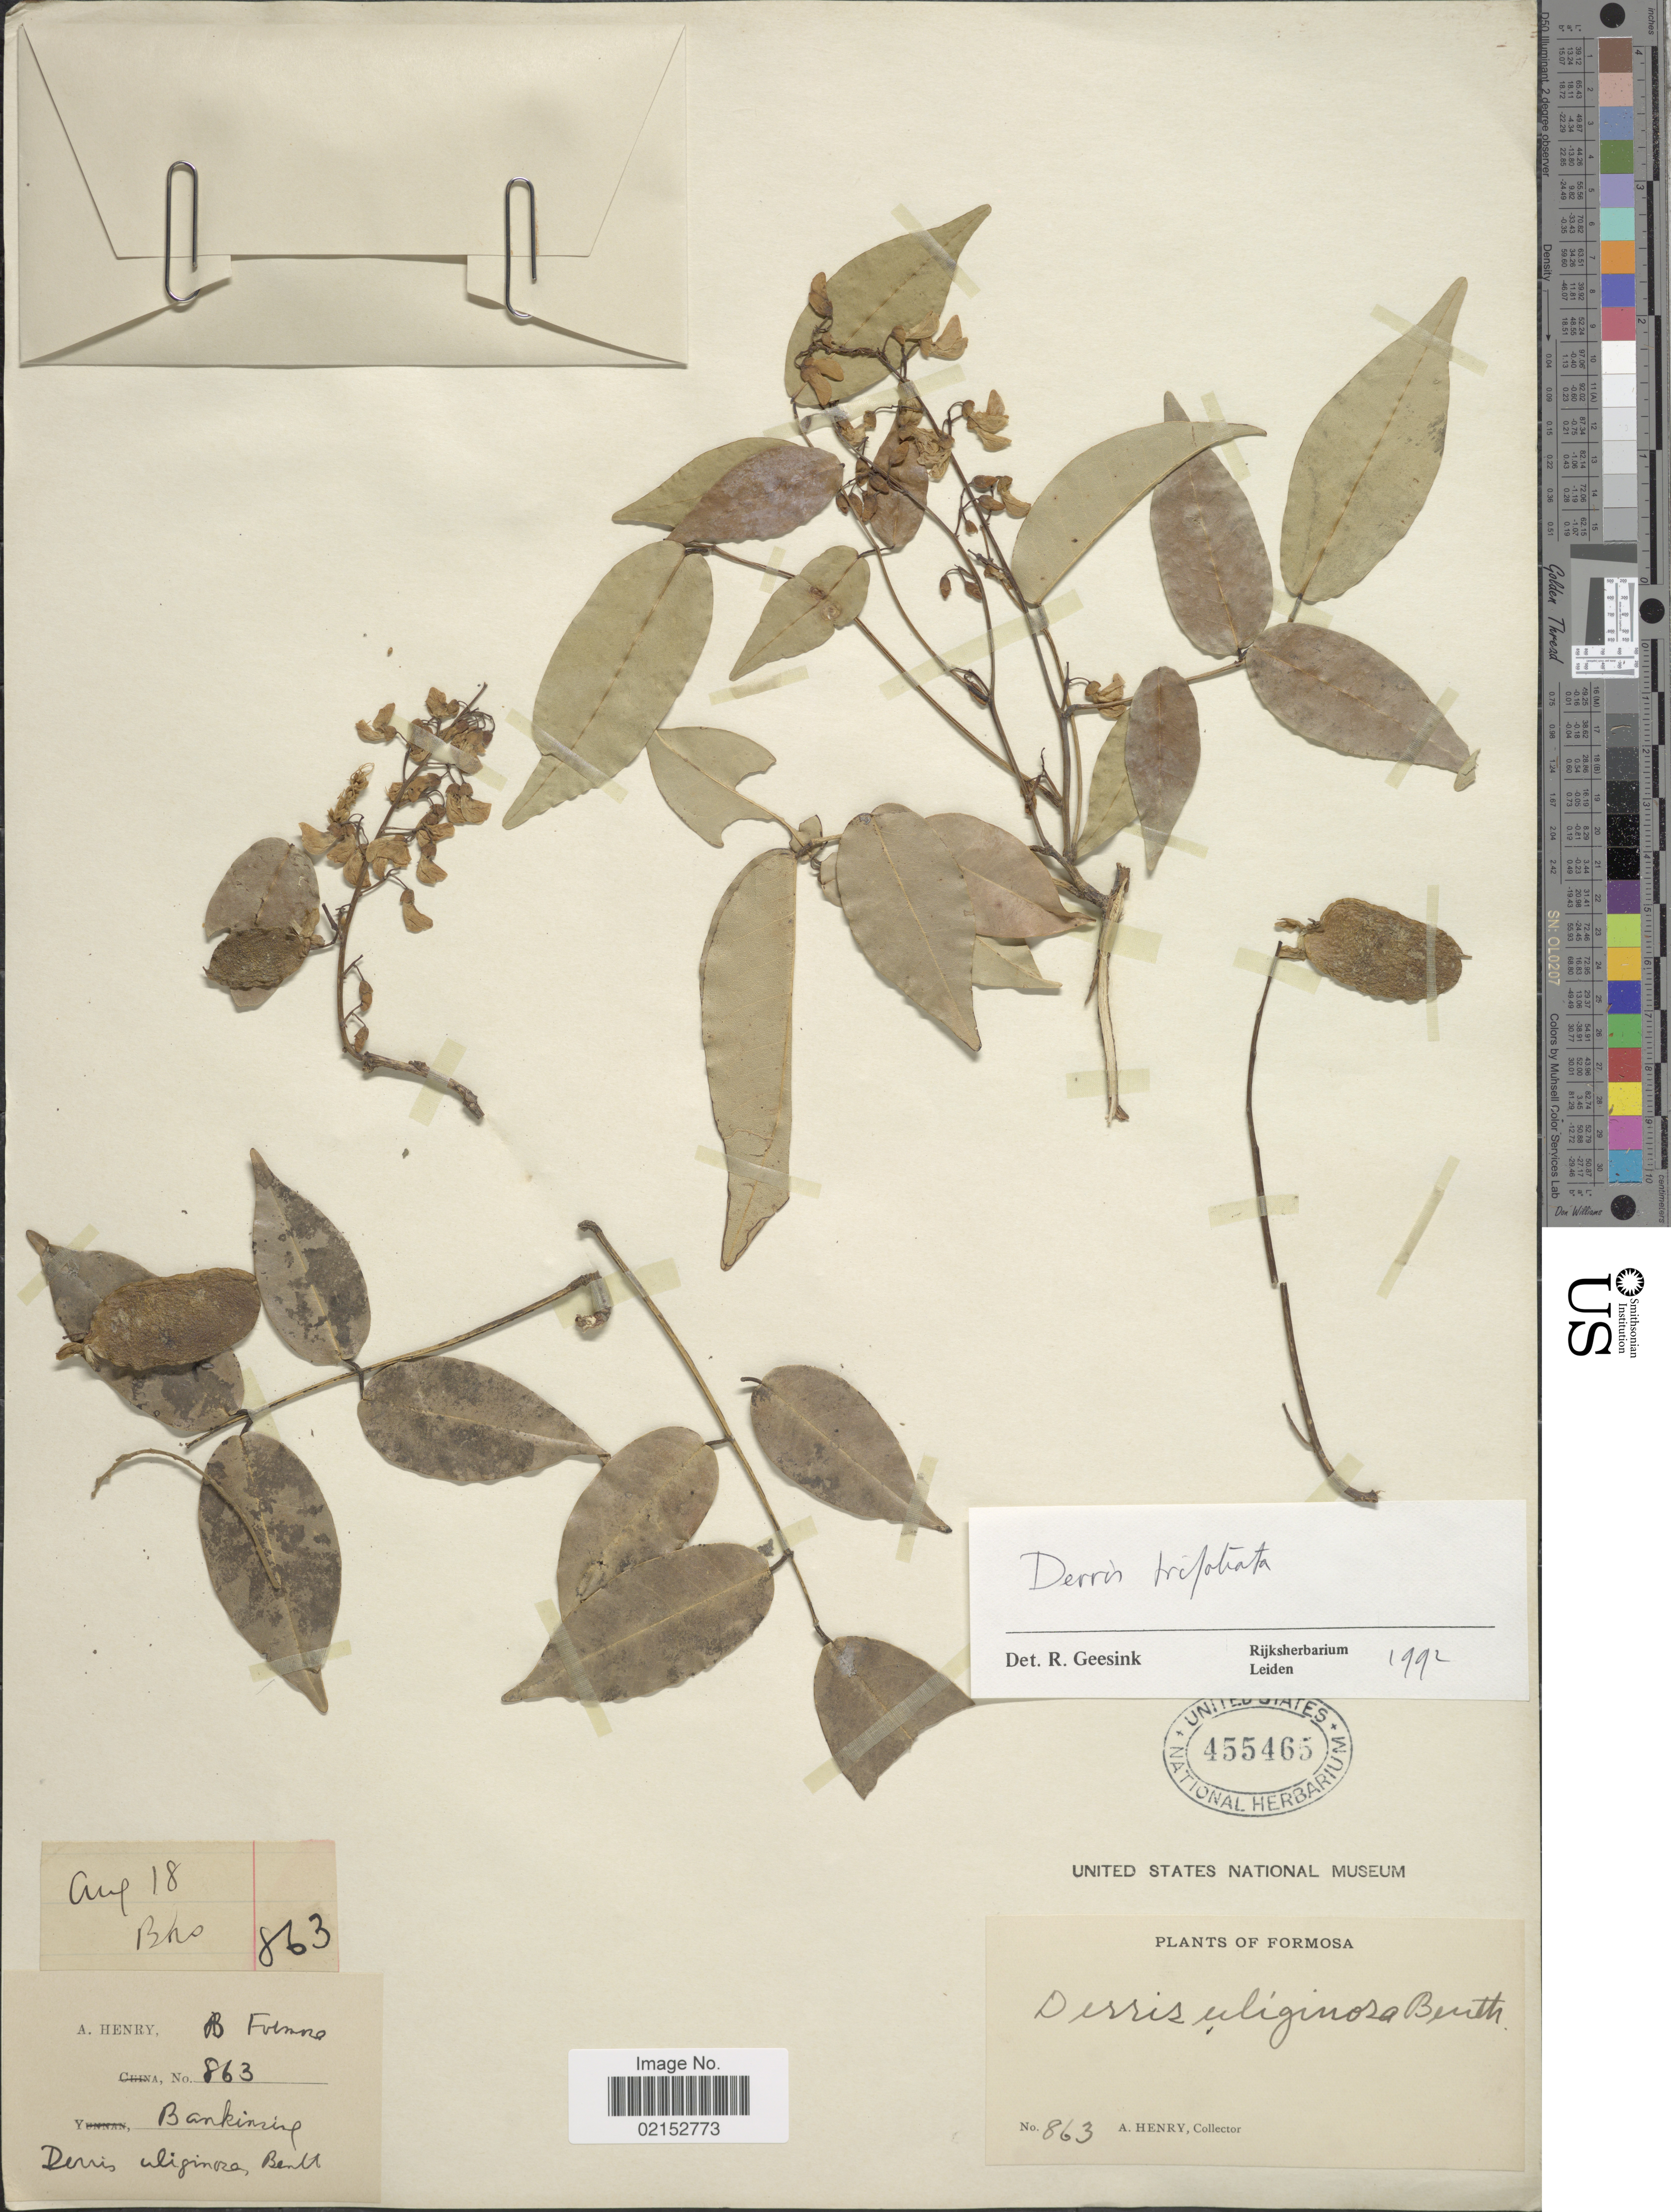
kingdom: Plantae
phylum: Tracheophyta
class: Magnoliopsida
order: Fabales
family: Fabaceae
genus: Derris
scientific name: Derris trifoliata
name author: Lour.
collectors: A. Henry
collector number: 863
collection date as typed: Transcribed d/m/y: /8/18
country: Taiwan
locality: Formosa, Bankinsing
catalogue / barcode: US 455165